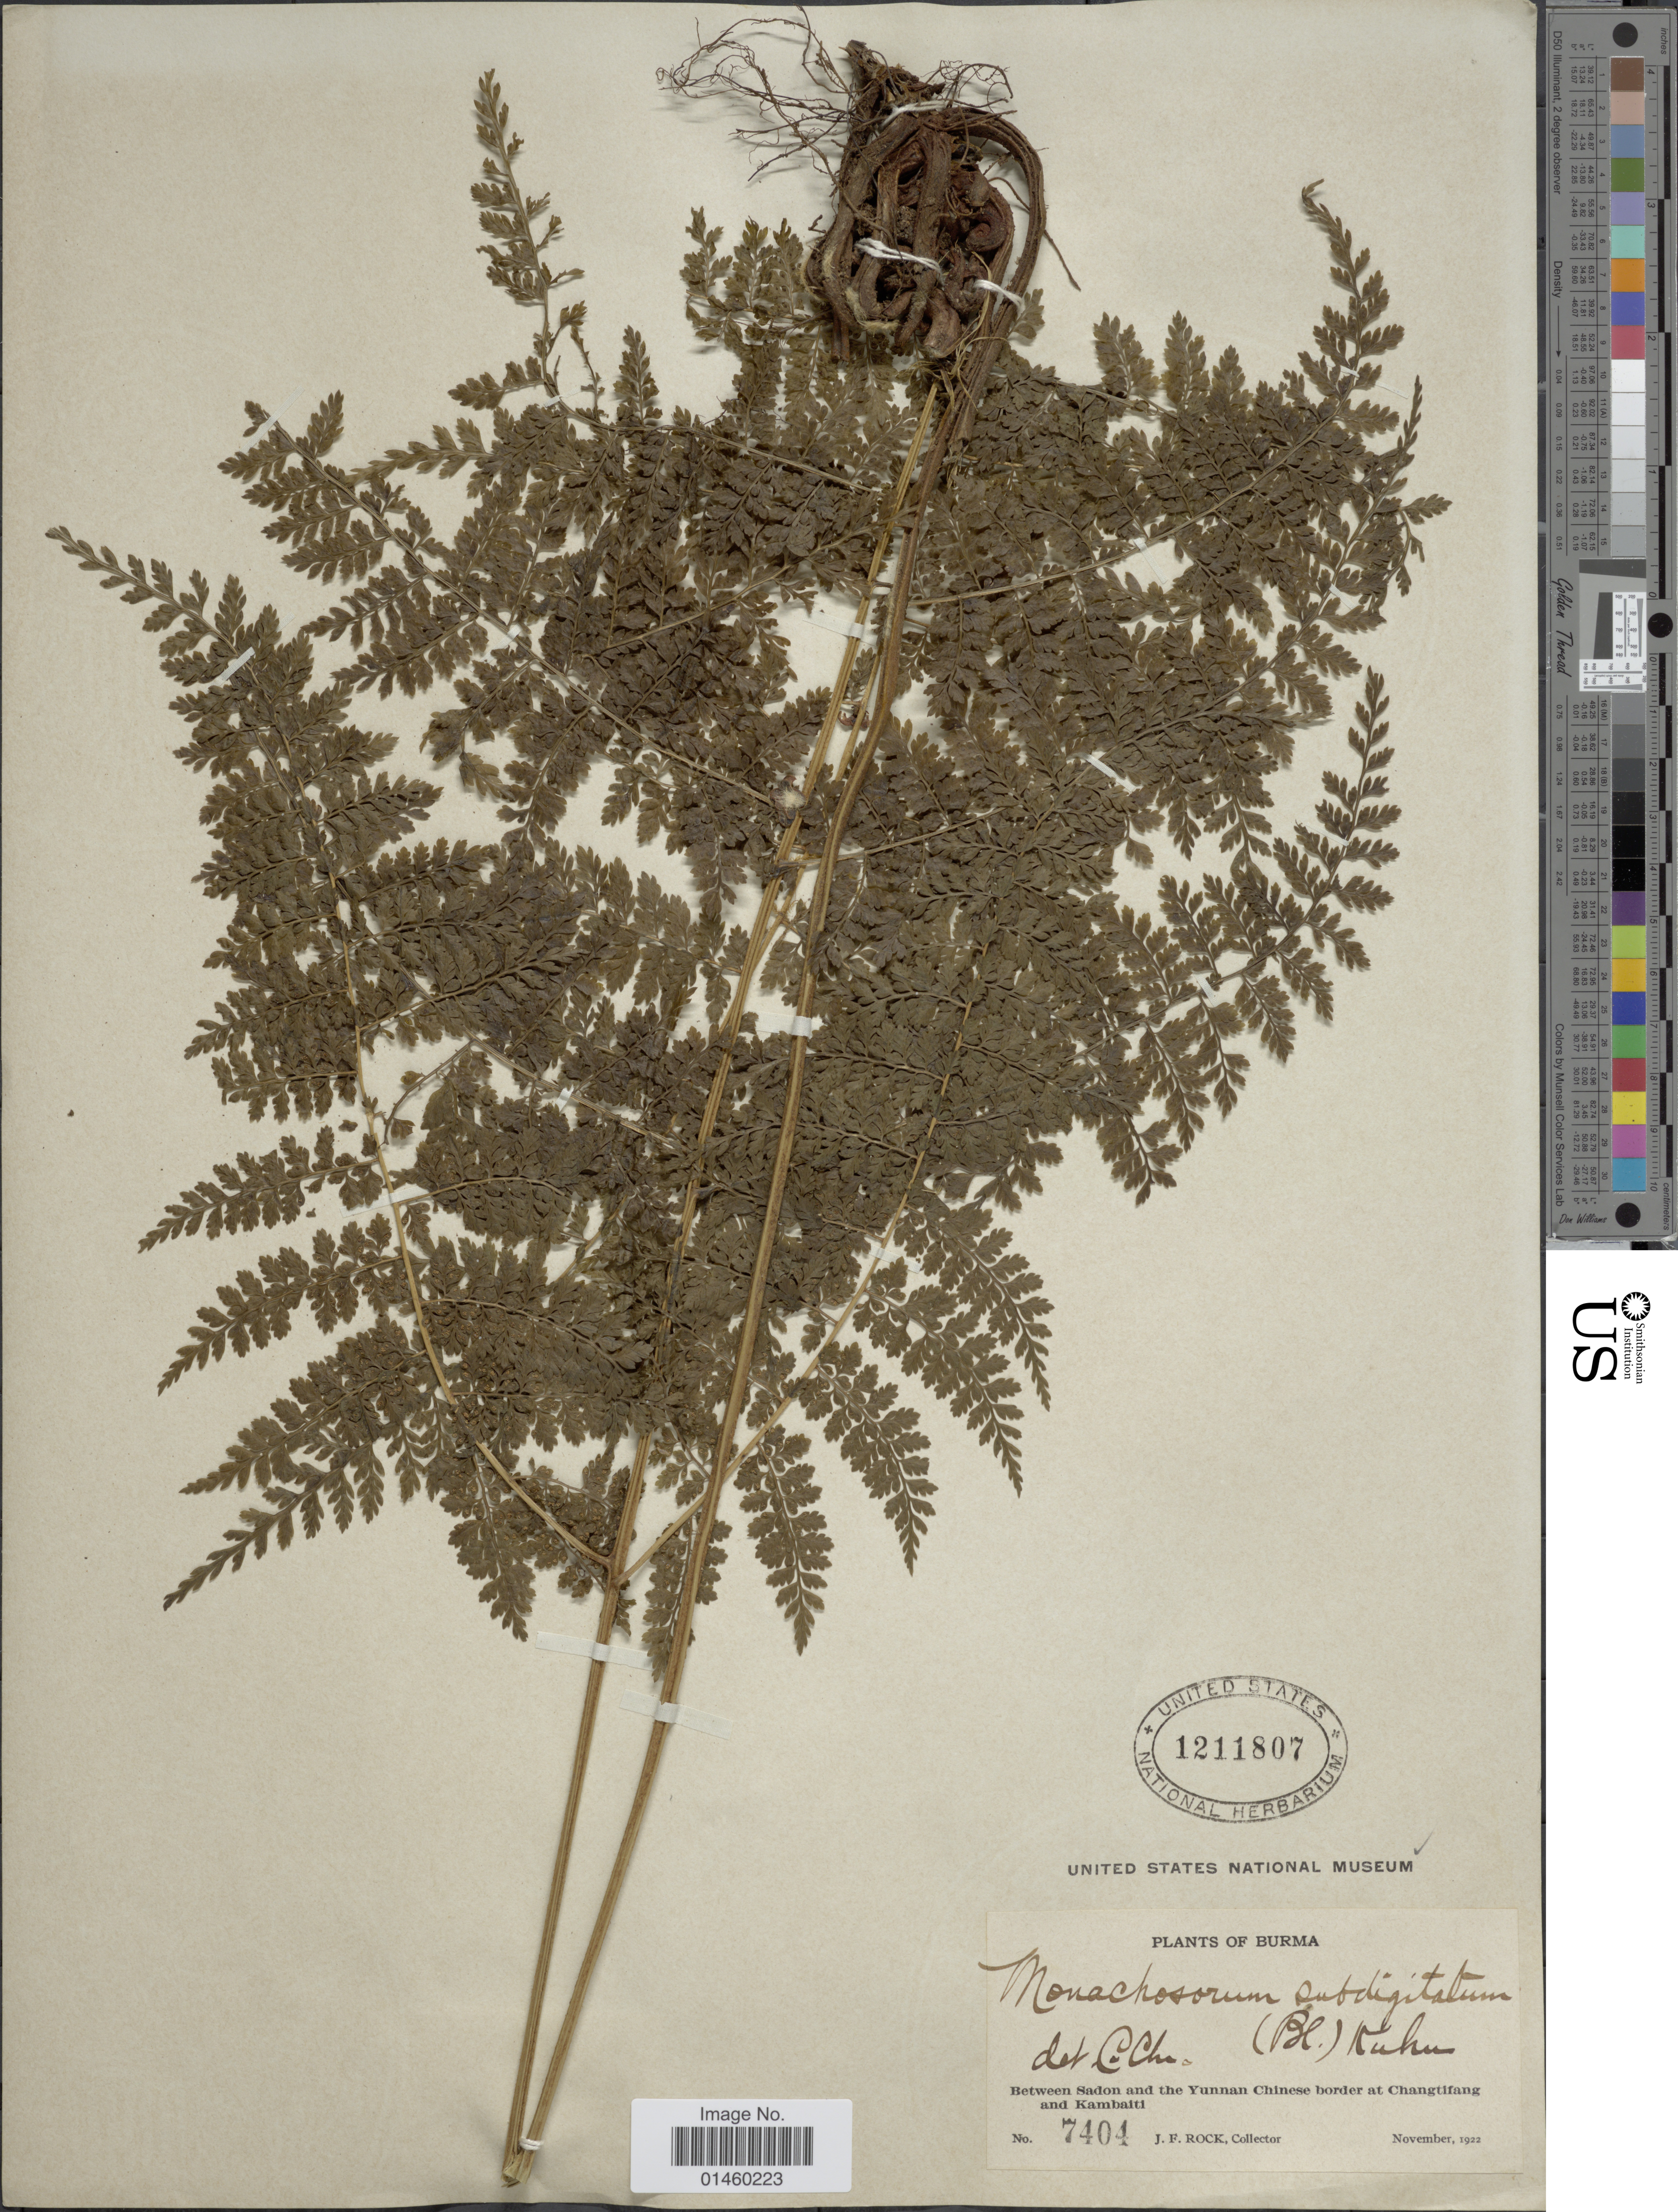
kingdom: Plantae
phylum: Tracheophyta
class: Polypodiopsida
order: Polypodiales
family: Dennstaedtiaceae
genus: Monachosorum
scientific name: Monachosorum subdigitatum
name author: (Blume) Kuhn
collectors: J. Rock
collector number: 7404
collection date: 1922-11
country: China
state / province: Yunnan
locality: Burma. Between Sadon and the Yunnan Chinese border at Changtifang and Kambaiti.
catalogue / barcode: US 1211807